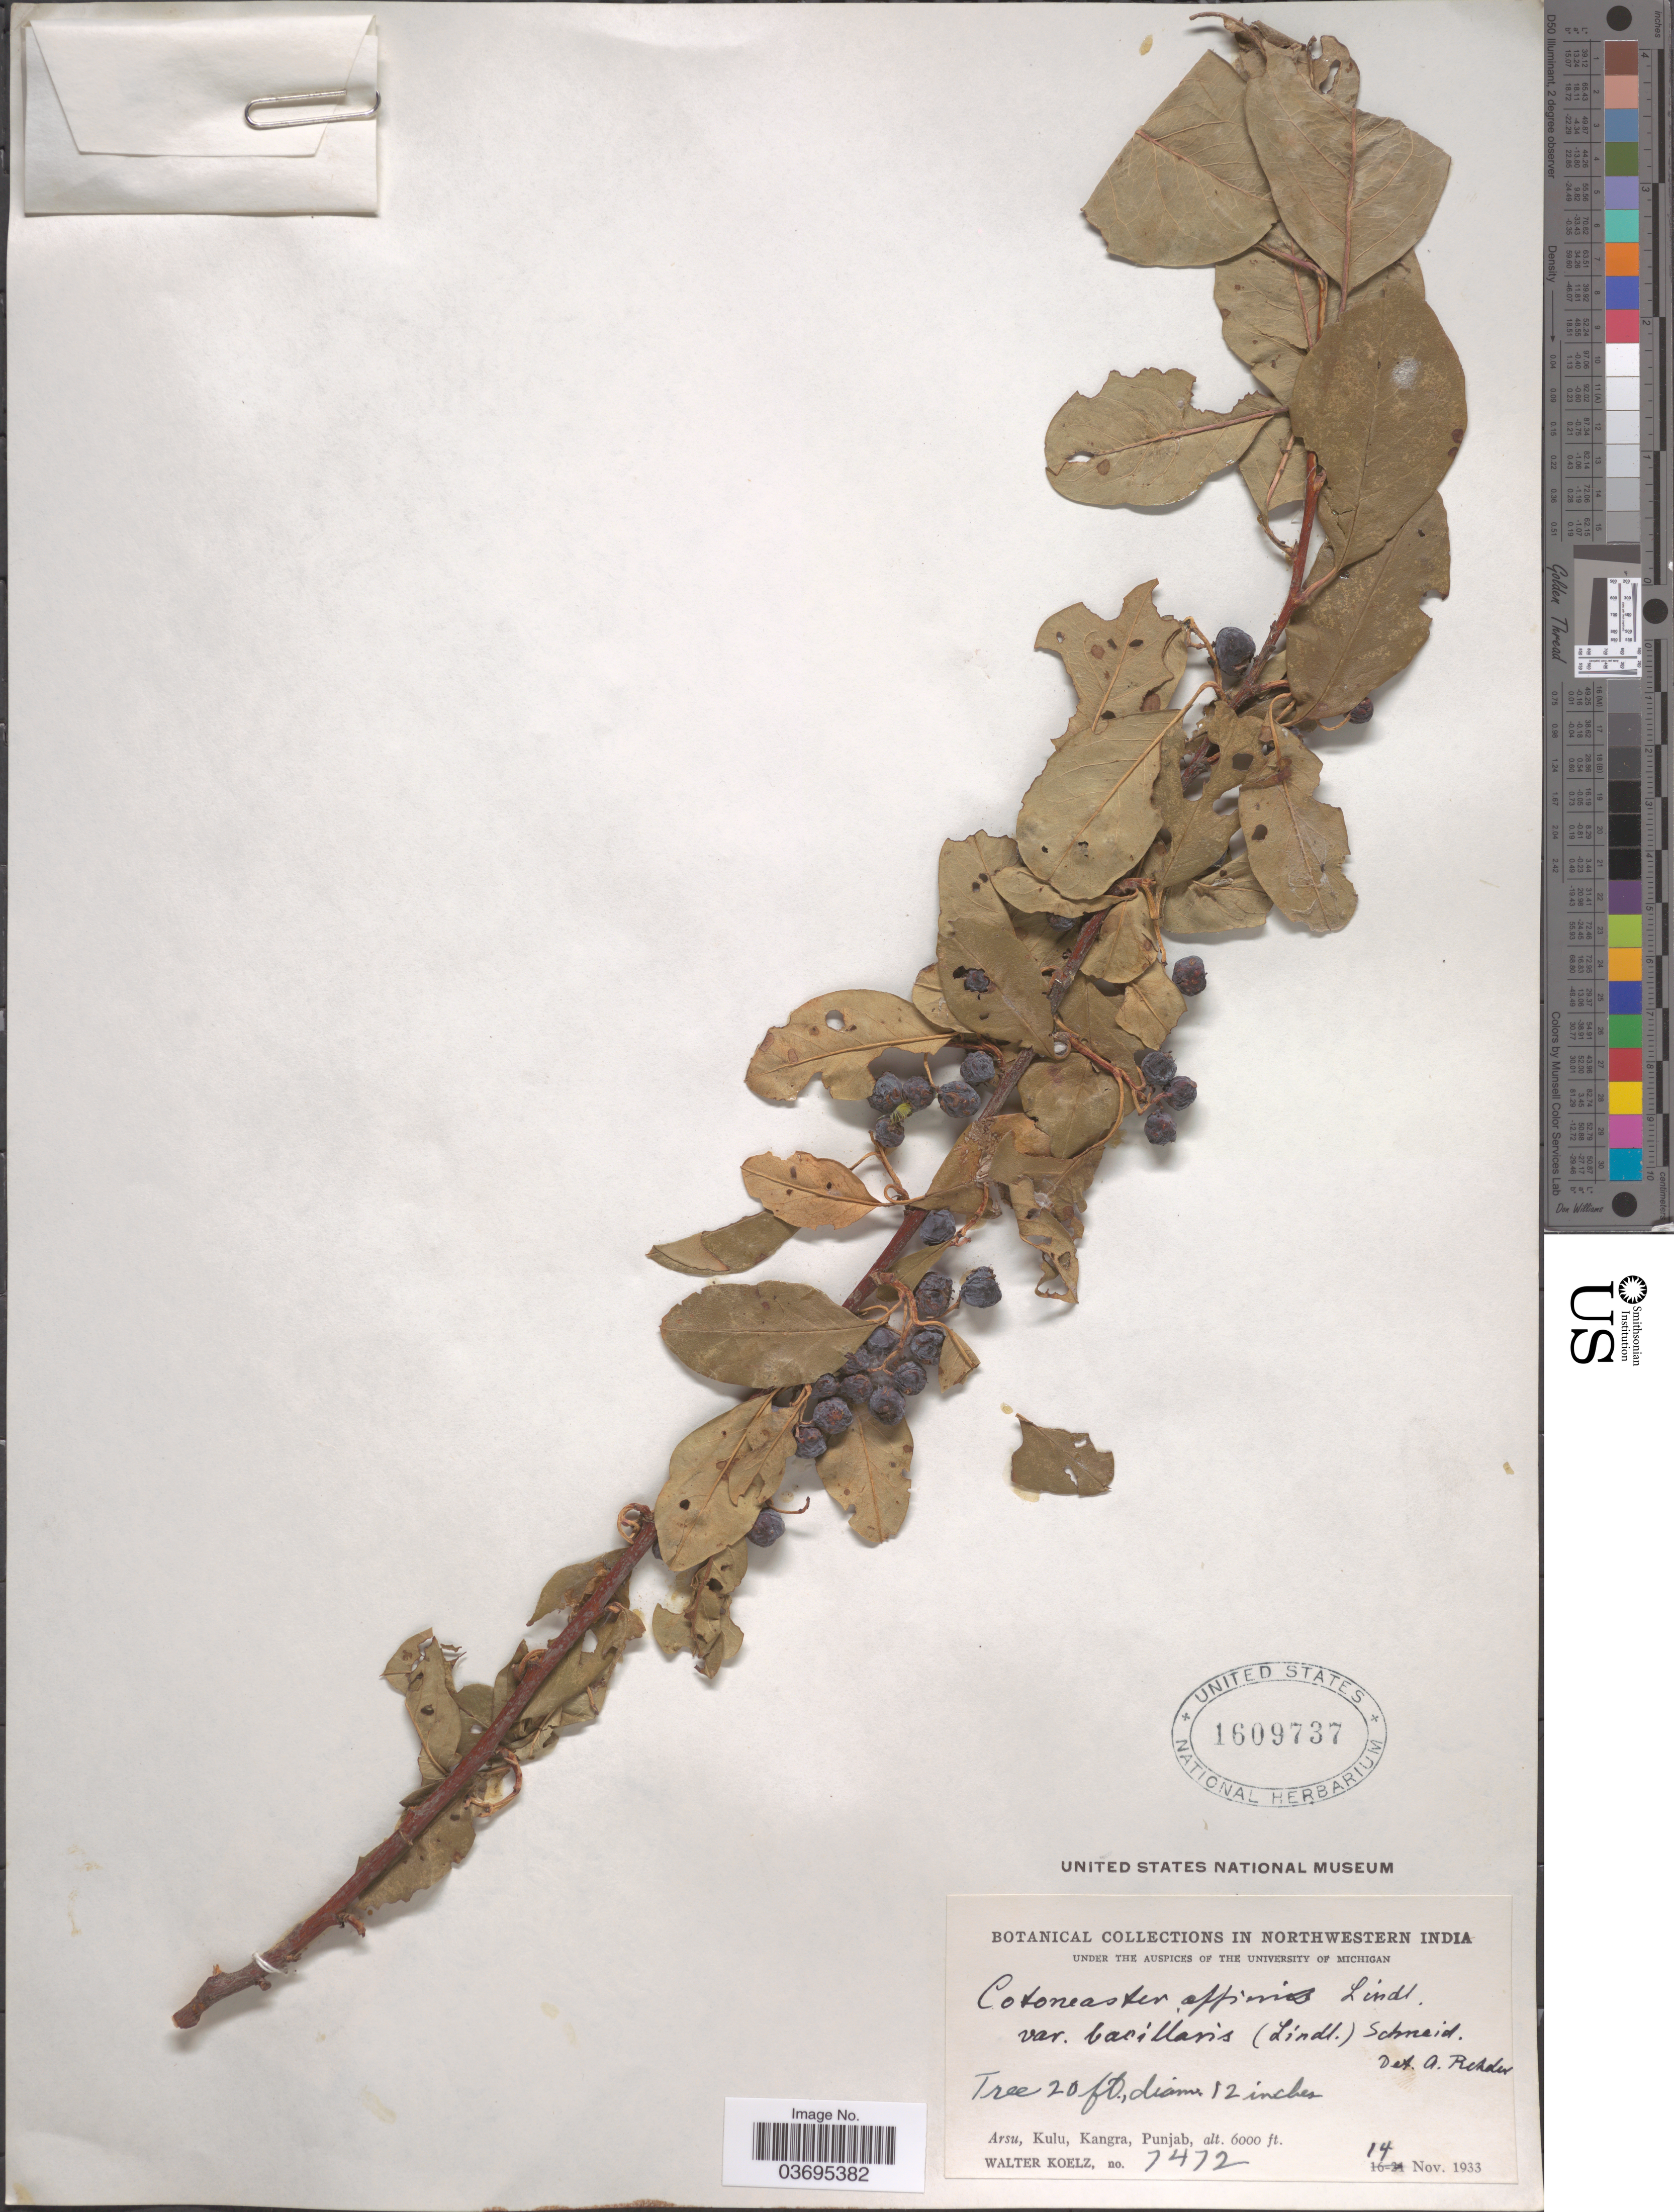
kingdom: Plantae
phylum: Tracheophyta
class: Magnoliopsida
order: Rosales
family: Rosaceae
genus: Cotoneaster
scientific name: Cotoneaster bacillaris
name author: Wall. ex Lindl.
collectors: W. N. Koelz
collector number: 7472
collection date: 1933-11-14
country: India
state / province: Punjab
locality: Northwestern India. Arsu, Kulu, Kangra.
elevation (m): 1829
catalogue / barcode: US 1609737